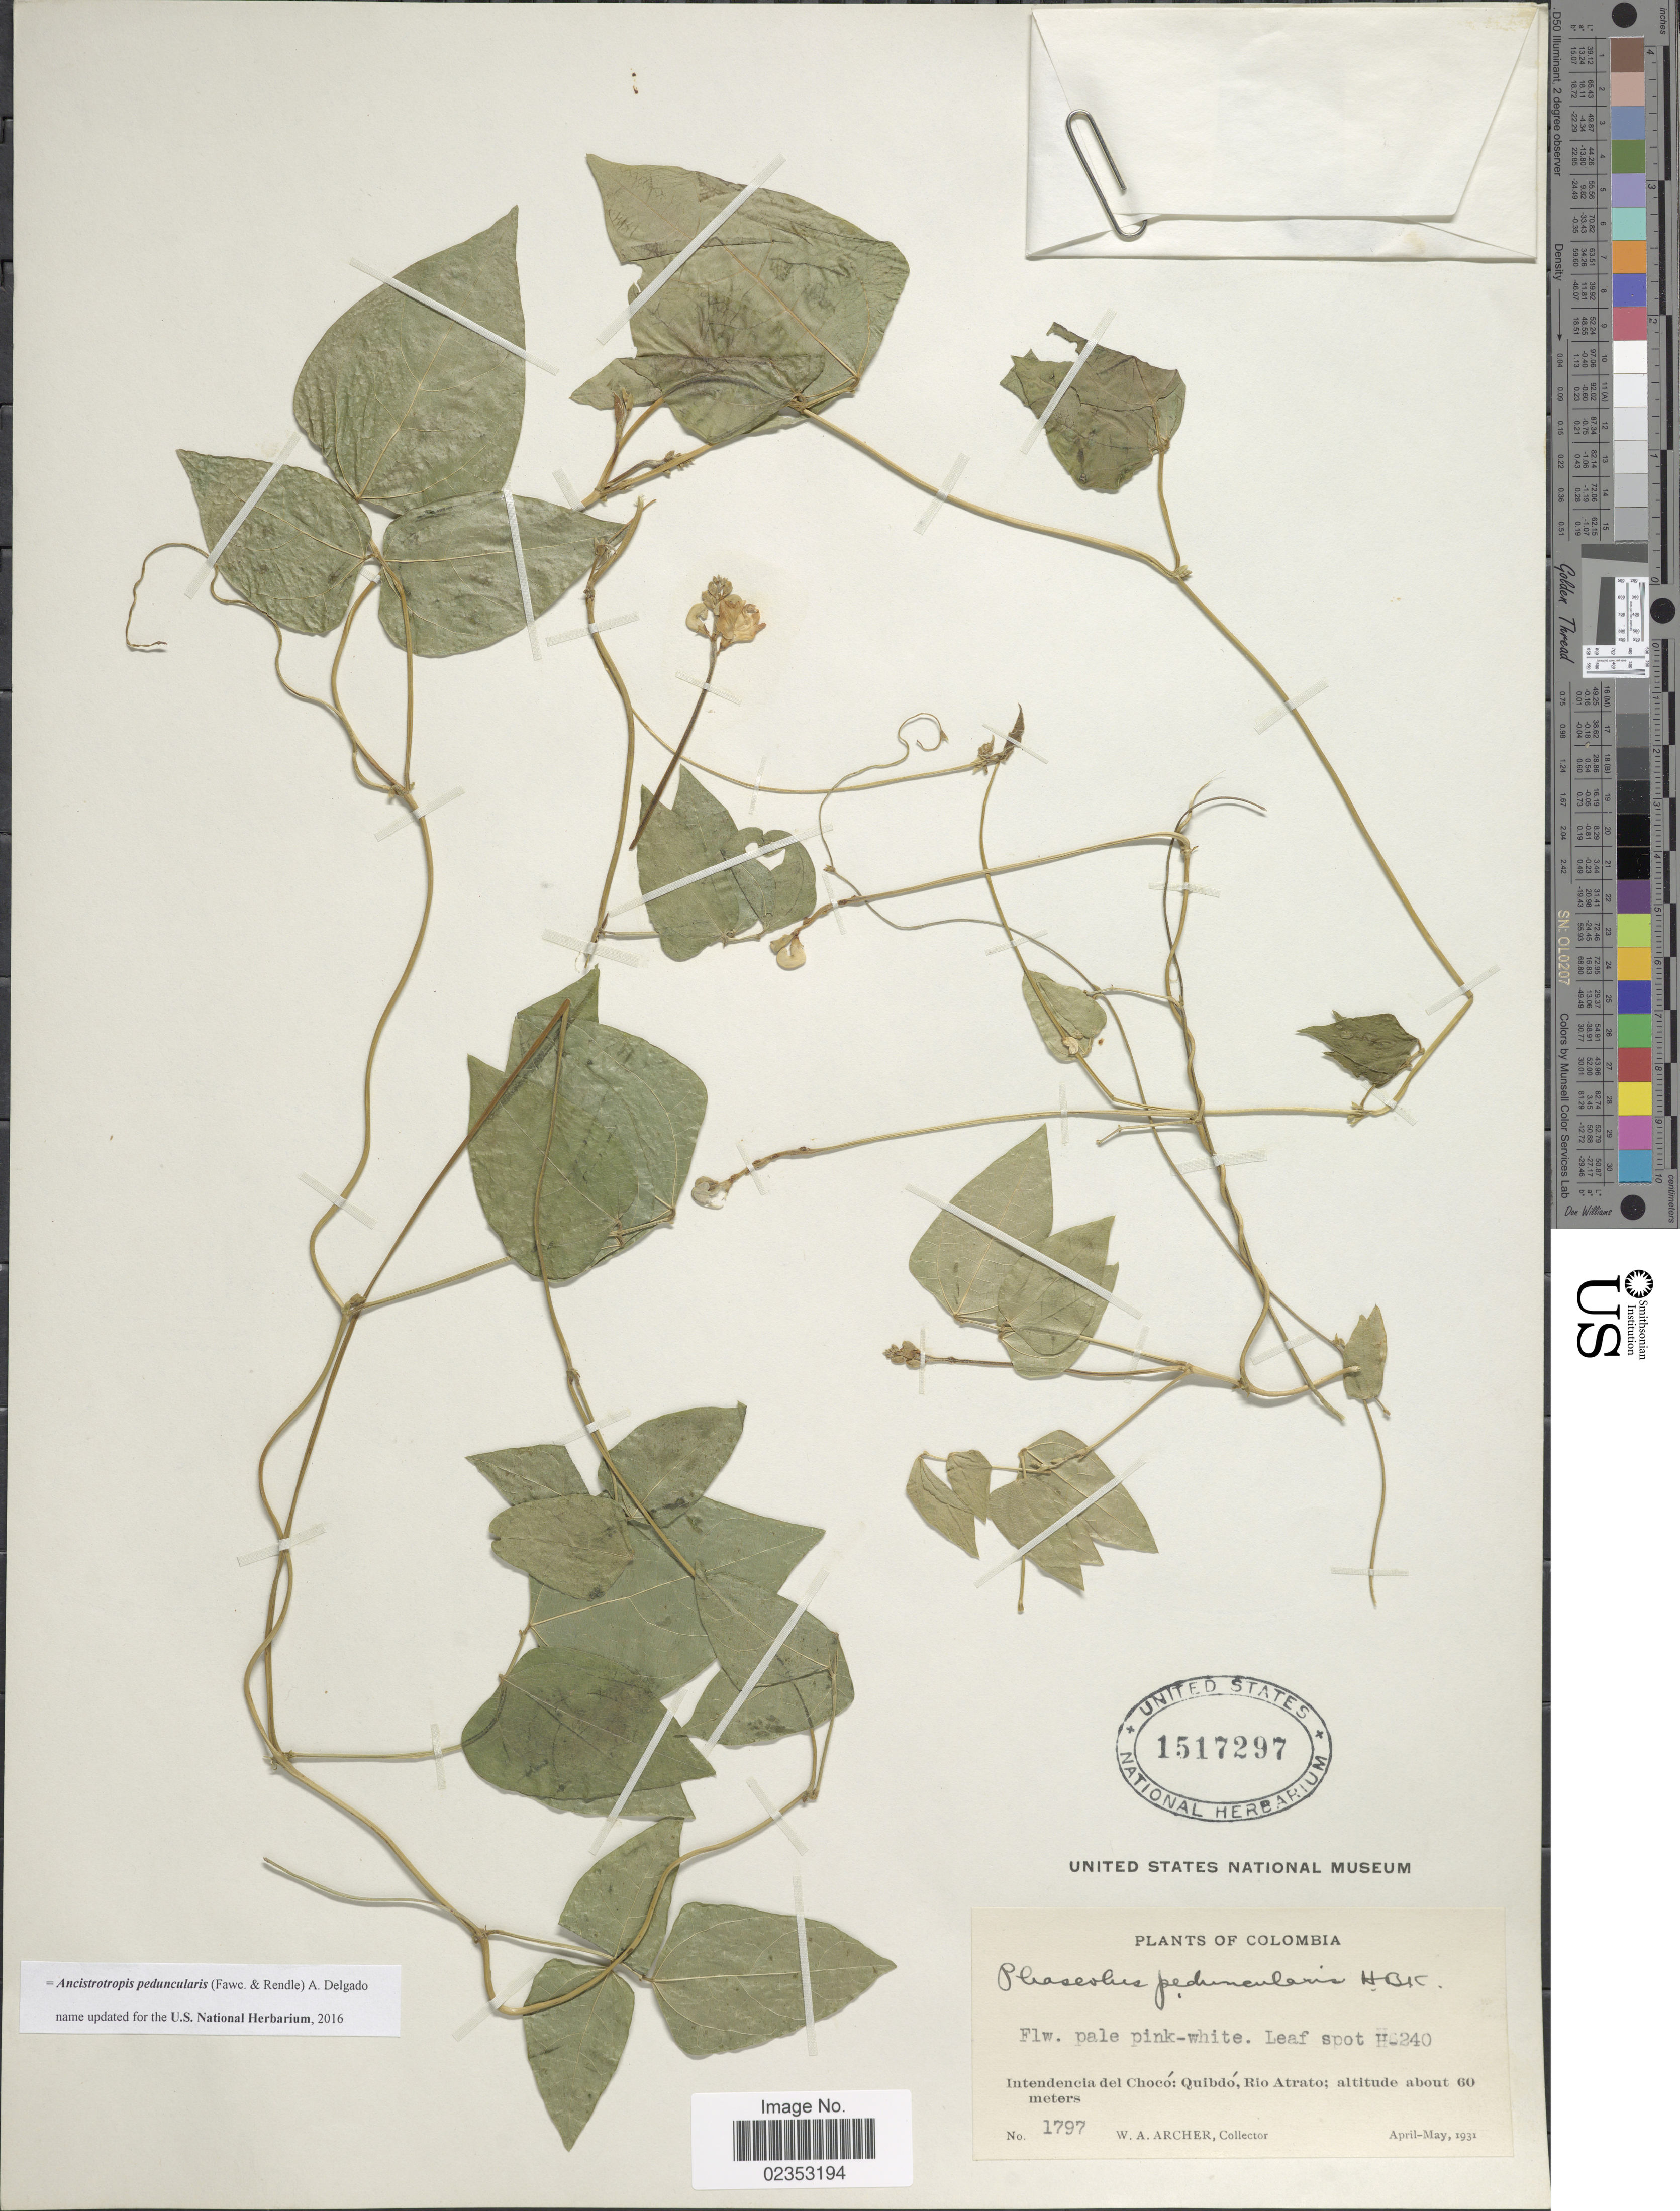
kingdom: Plantae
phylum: Tracheophyta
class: Magnoliopsida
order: Fabales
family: Fabaceae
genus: Ancistrotropis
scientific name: Ancistrotropis peduncularis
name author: (Fawc. & Rendle) A. Delgado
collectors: W. A. Archer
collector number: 1797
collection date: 1931-04/1931-05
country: Colombia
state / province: Chocó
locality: Intendencia del Choco: Quibdo, Rio Atrato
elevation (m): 60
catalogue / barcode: US 1517297